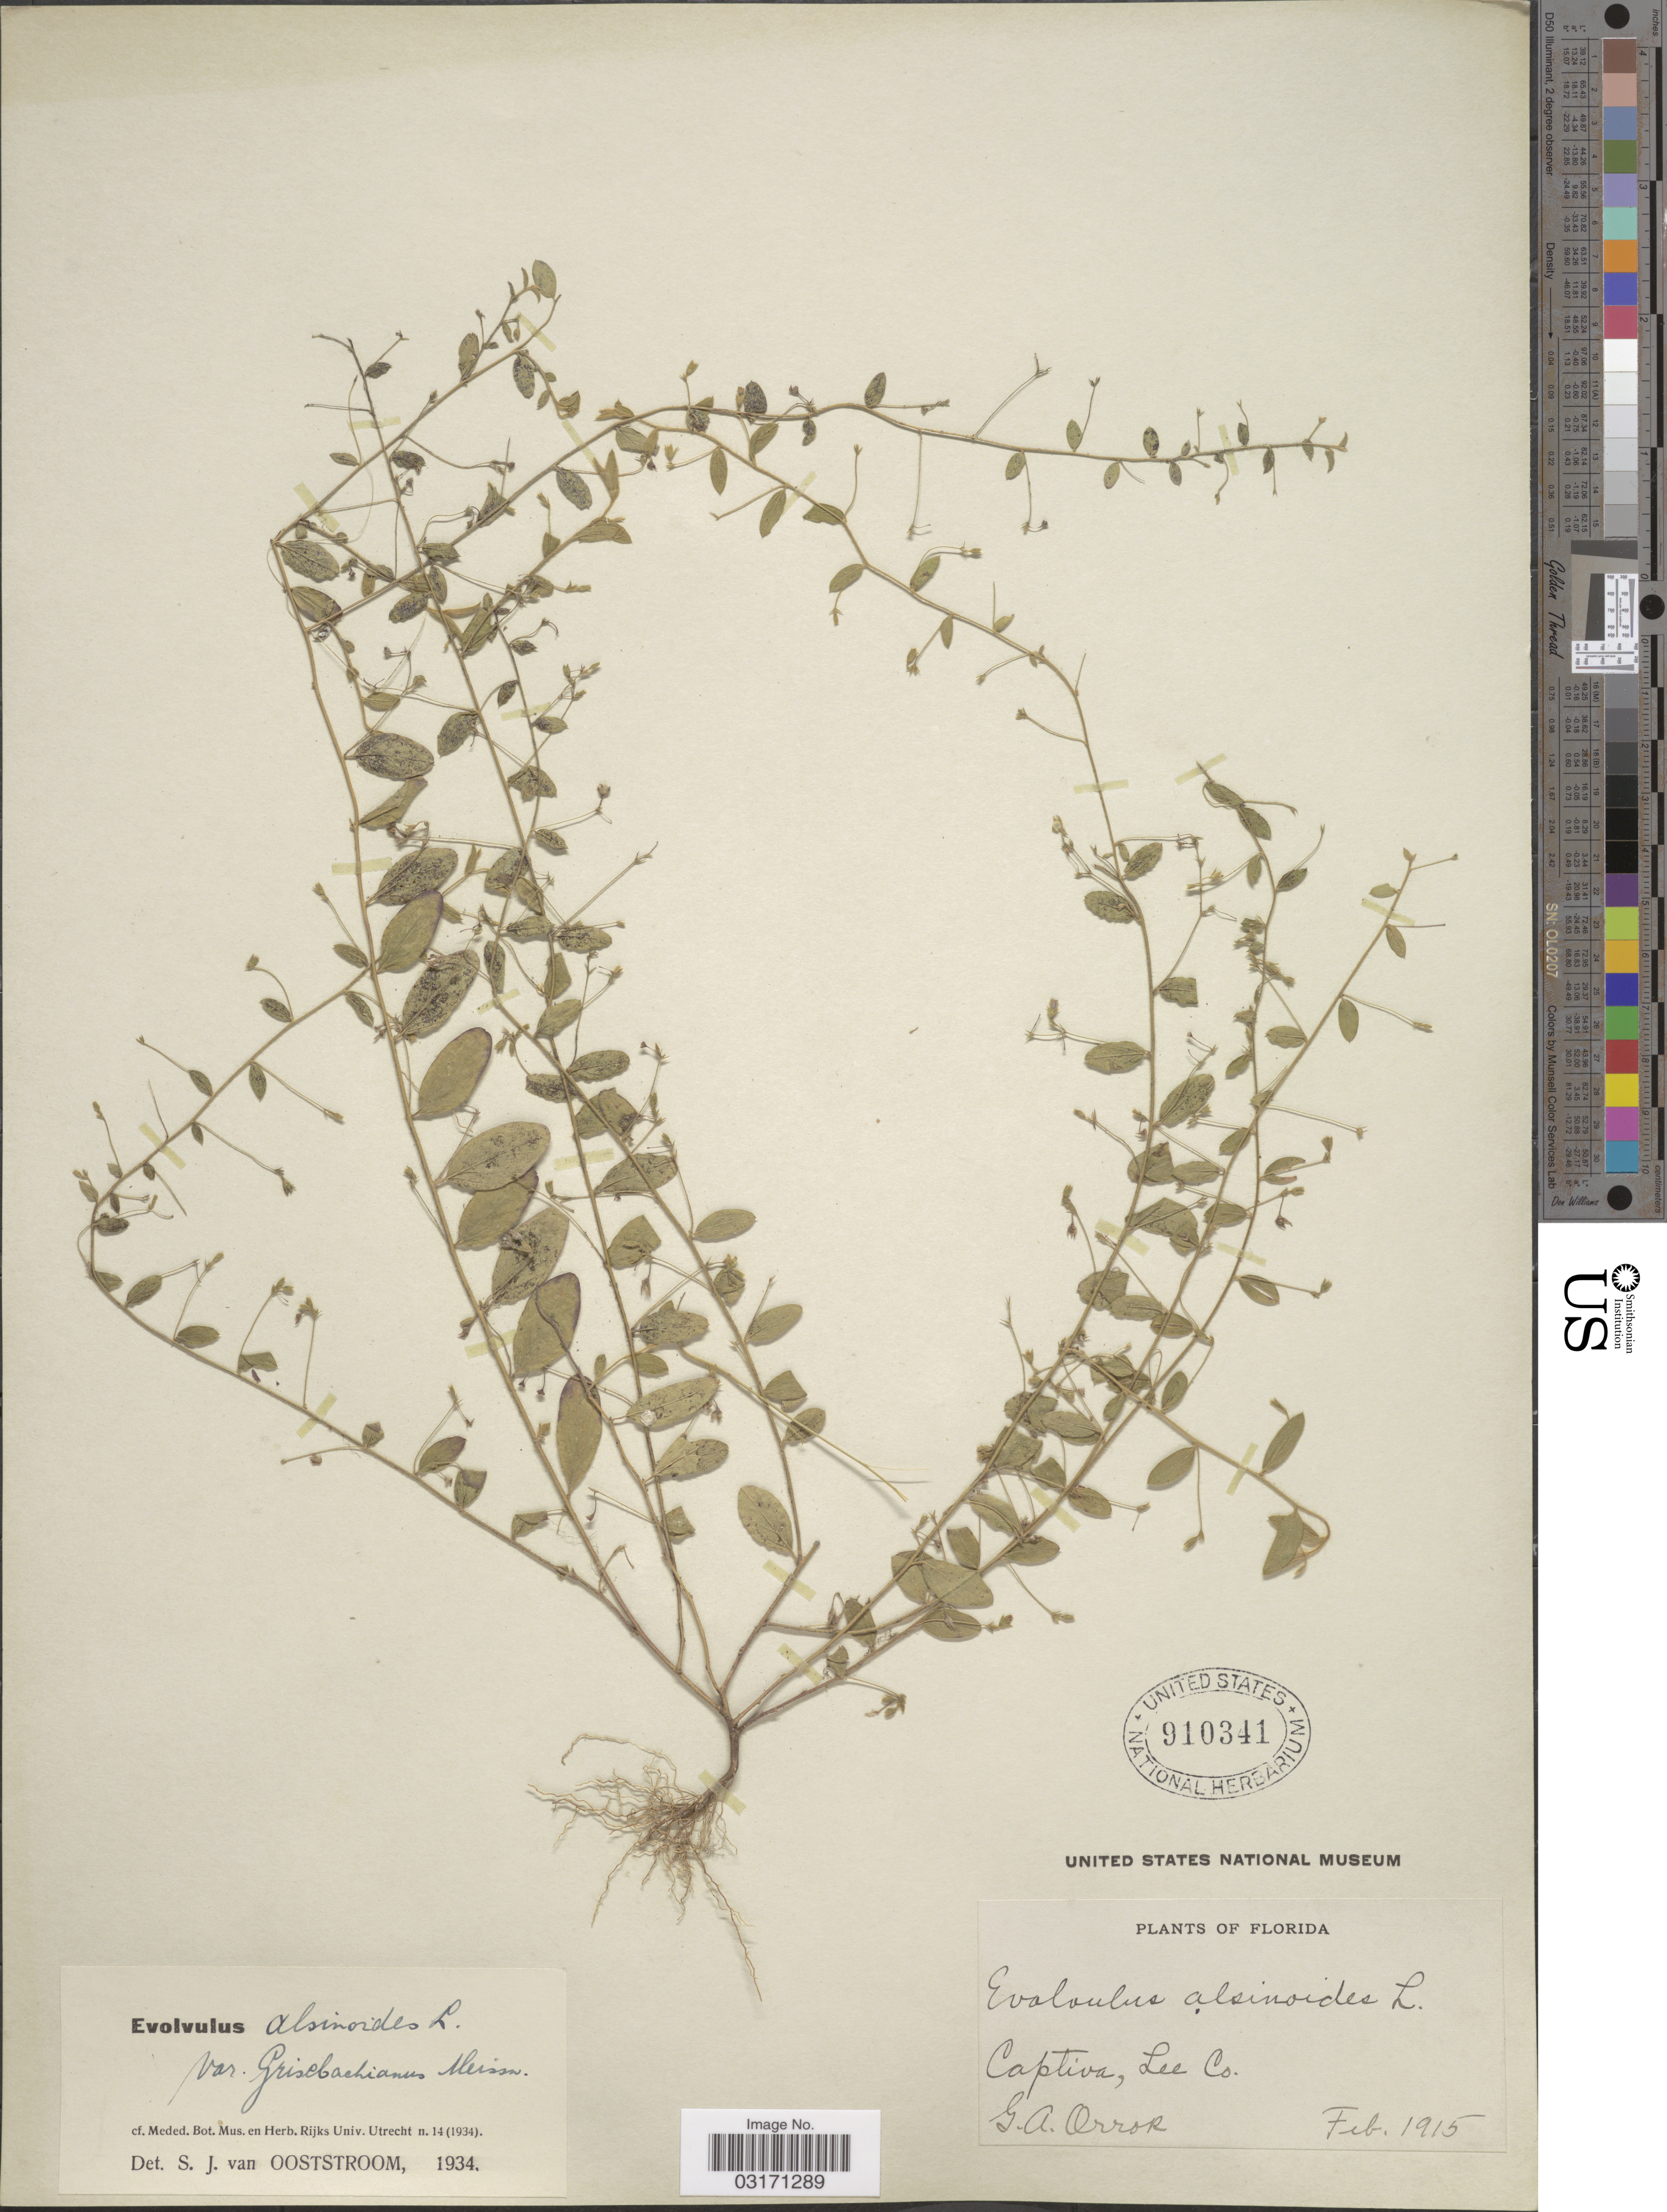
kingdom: Plantae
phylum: Tracheophyta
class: Magnoliopsida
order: Solanales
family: Convolvulaceae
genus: Evolvulus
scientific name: Evolvulus alsinoides var. grisebachianus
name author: Meisn.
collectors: G. Orrok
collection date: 1915-02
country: United States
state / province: Florida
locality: Captiva, Lee Co.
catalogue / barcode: US 910341